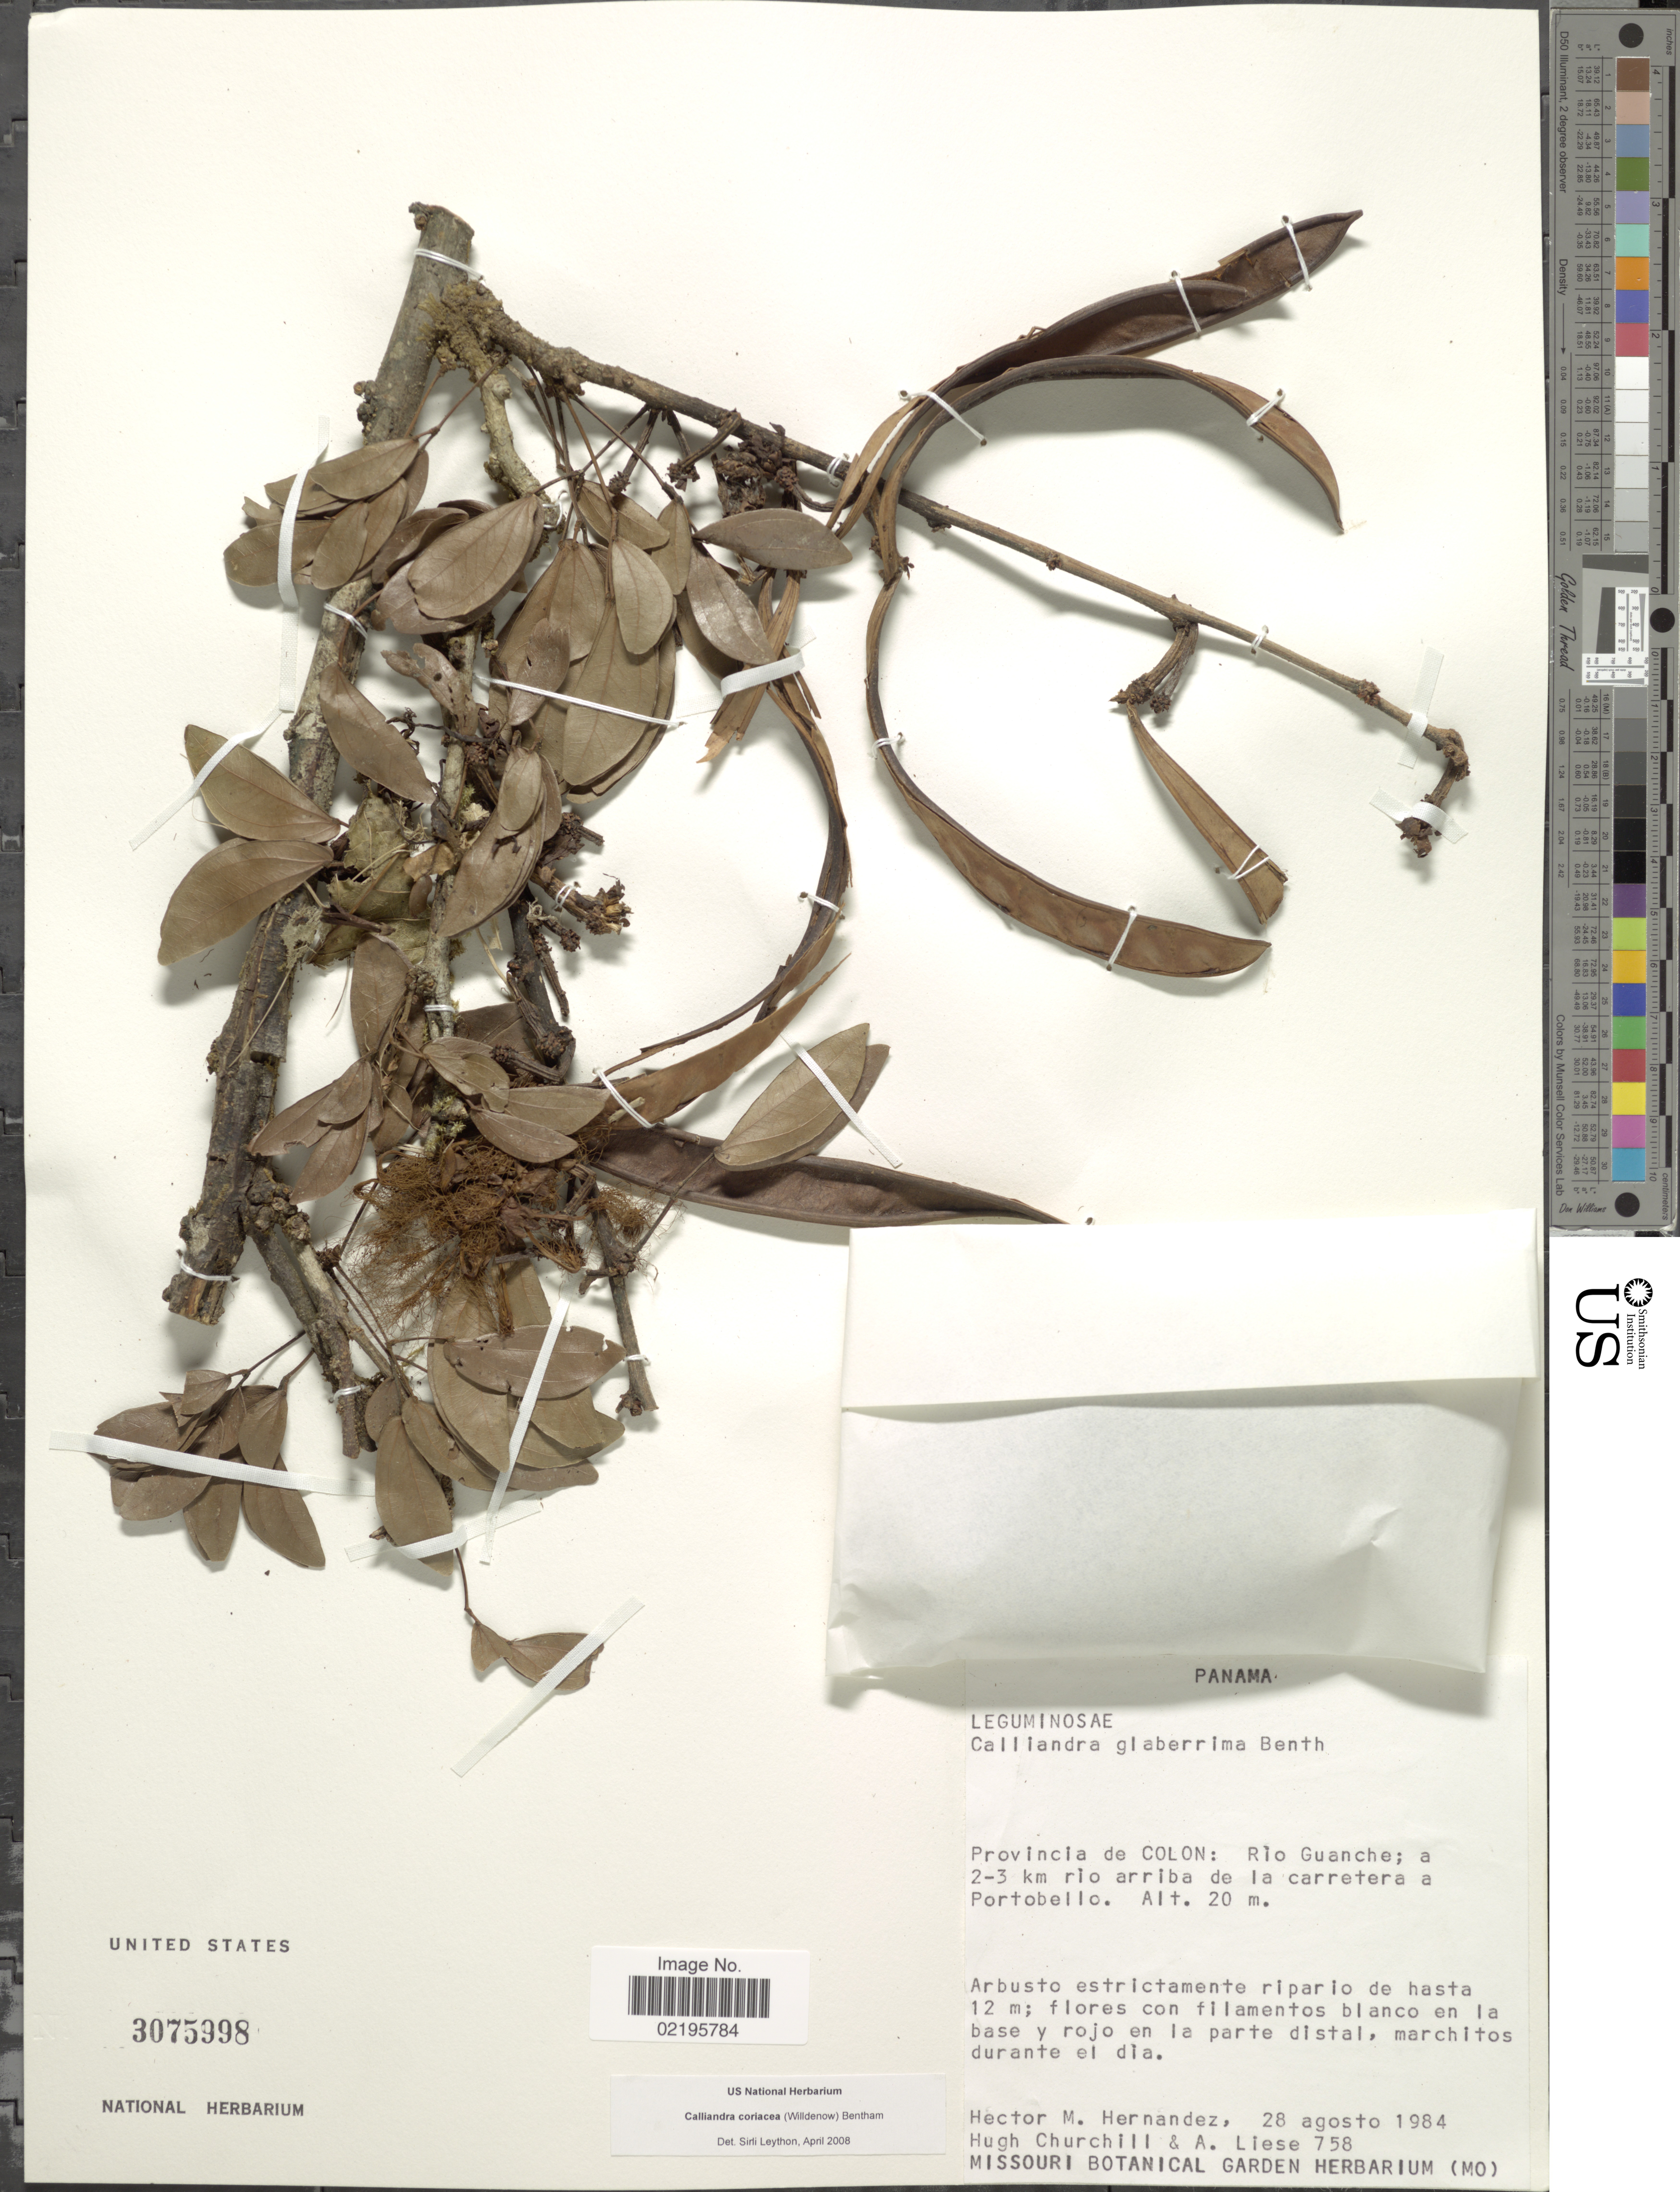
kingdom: Plantae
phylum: Tracheophyta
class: Magnoliopsida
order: Fabales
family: Fabaceae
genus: Calliandra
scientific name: Calliandra coriacea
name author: (Humb. & Bonpl. ex Willd.) Benth.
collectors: H. M. Hernandez, H. Churchill & A. Liese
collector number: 758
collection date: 1984-08-28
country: Panama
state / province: Colón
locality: Rio Guanche; a 2-3 km rio arriba de la carretera a Portobello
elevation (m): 20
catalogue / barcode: US 3075998